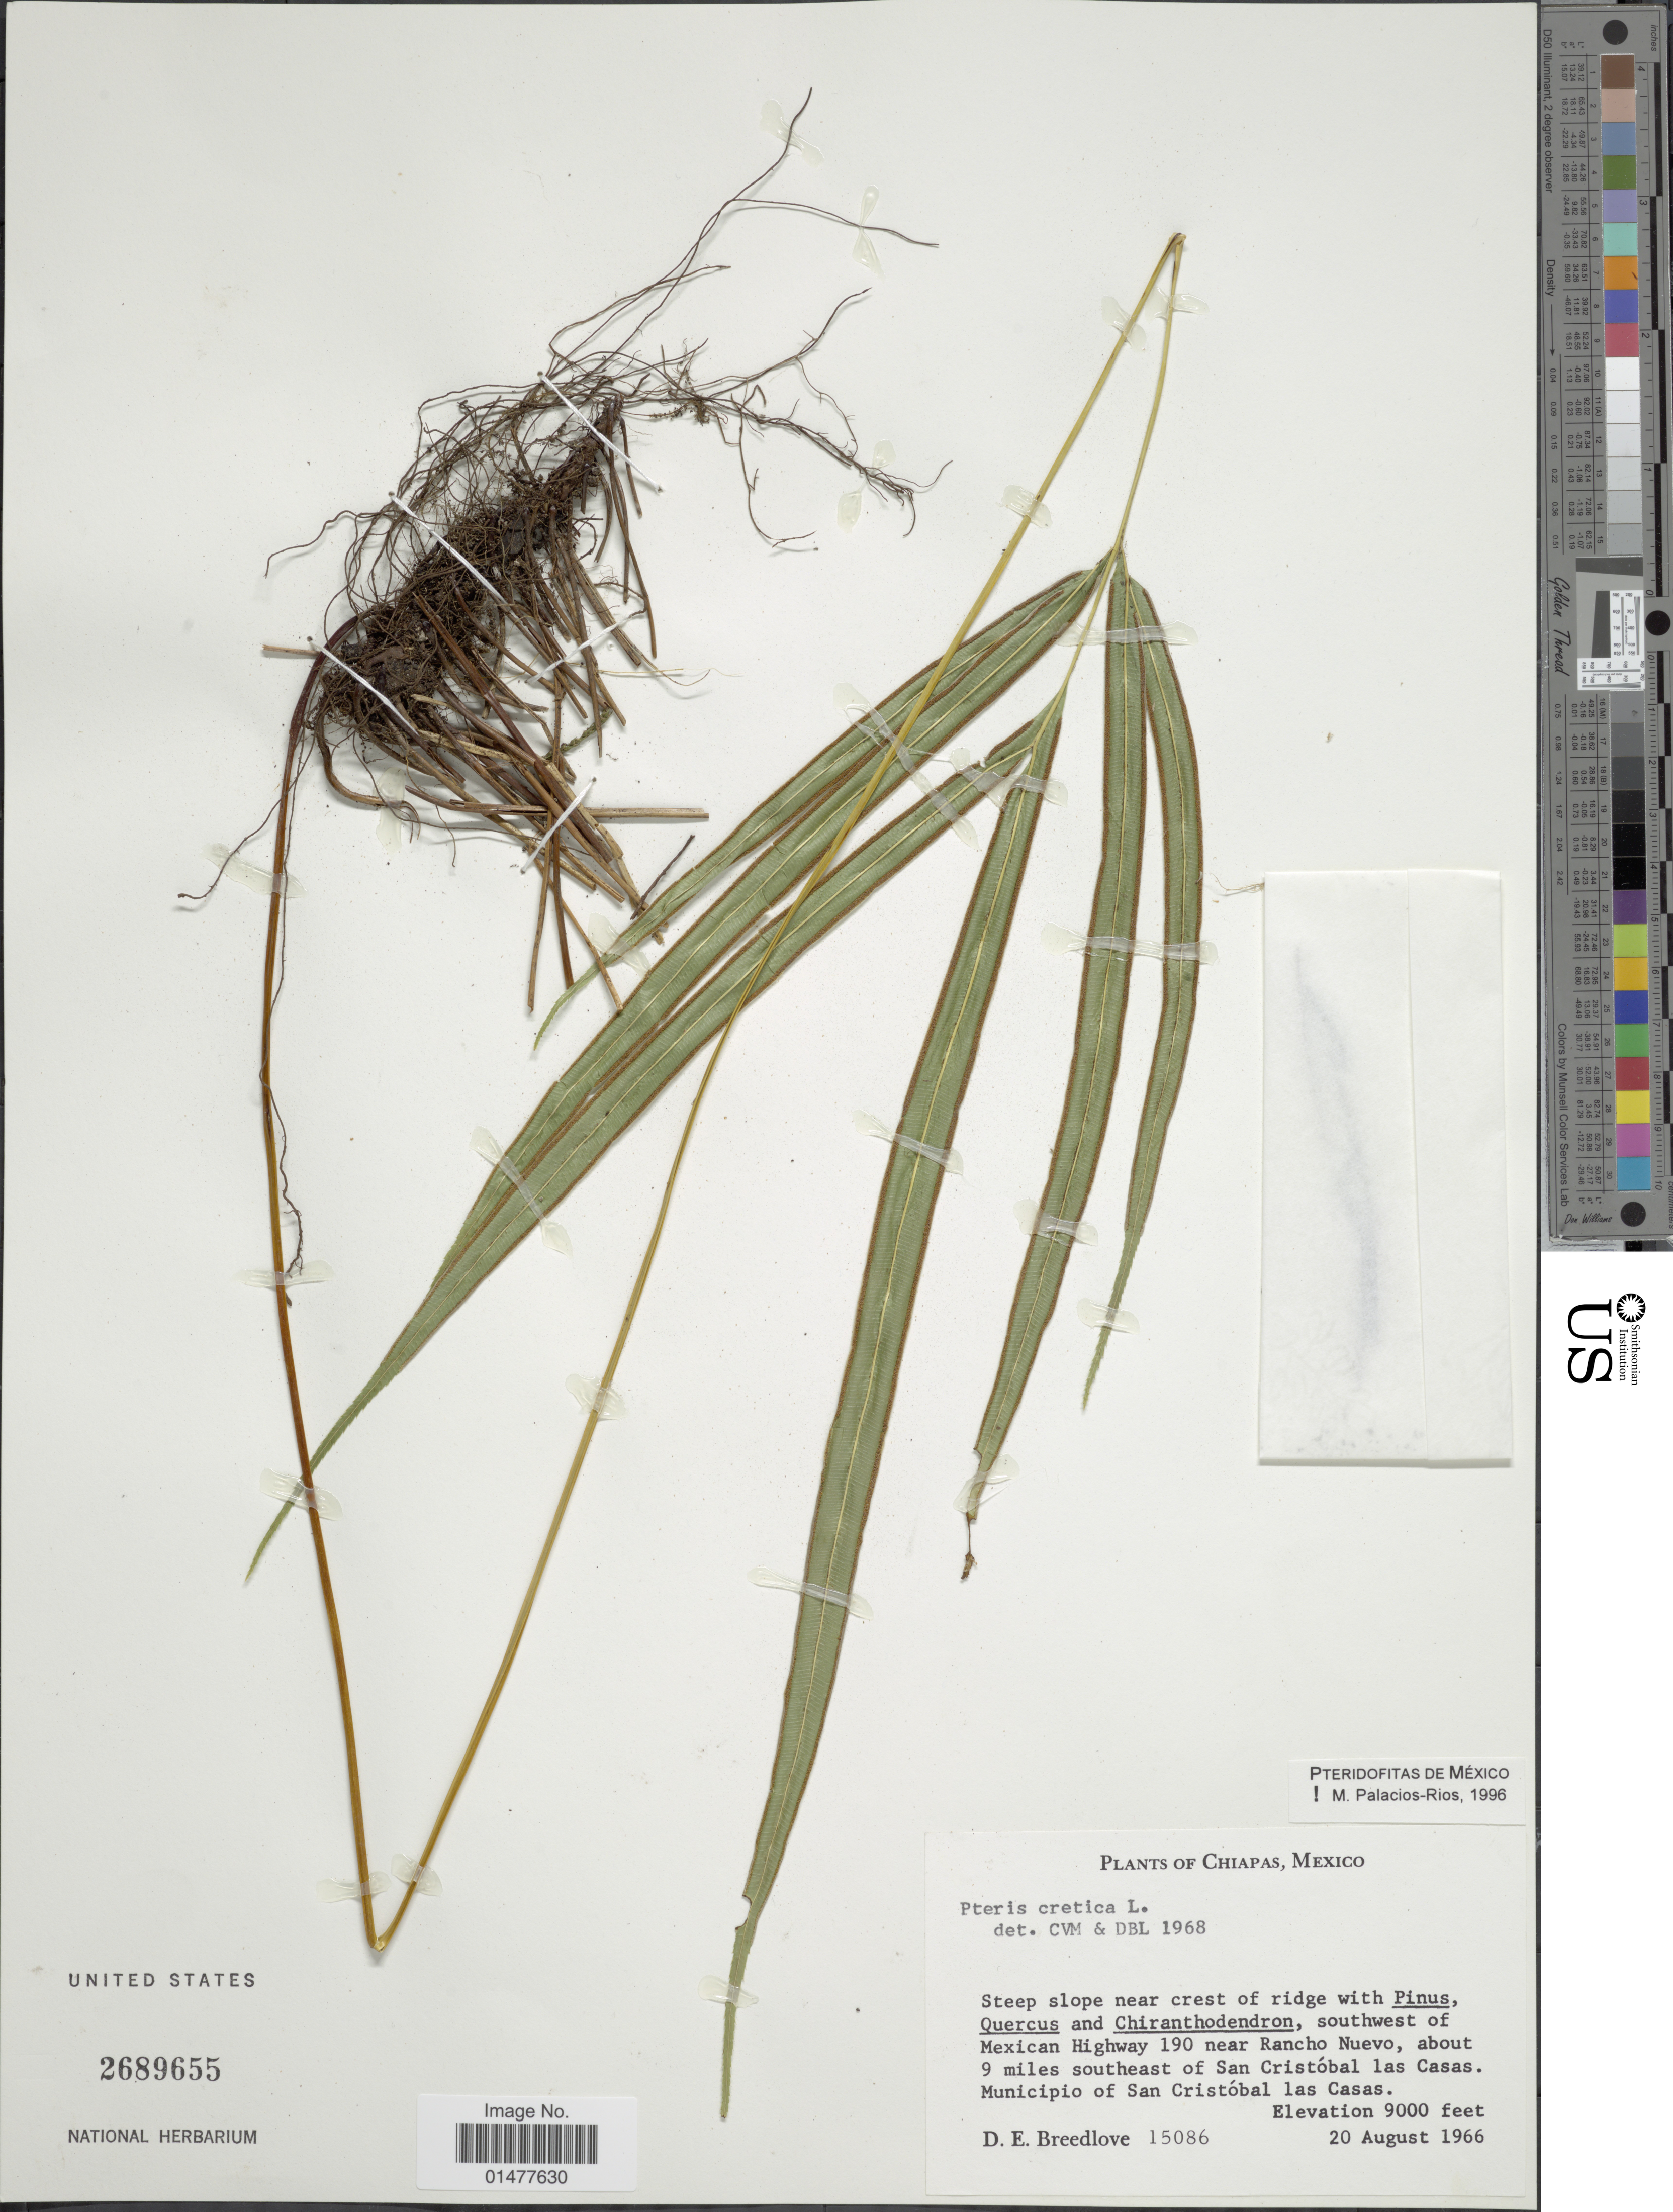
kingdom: Plantae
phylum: Tracheophyta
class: Polypodiopsida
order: Polypodiales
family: Pteridaceae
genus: Pteris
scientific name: Pteris cretica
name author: L.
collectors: D. E. Breedlove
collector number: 15086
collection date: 1966-08-20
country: Mexico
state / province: Chiapas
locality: Steep slope near crest of ridge, southwest of Mexican Highway 190 near Rancho Nuevo, about 9 miles southeast of San Cristóbal las Casas. Municipio of San Cristóbal las Casas.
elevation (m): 2743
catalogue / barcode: US 2689655